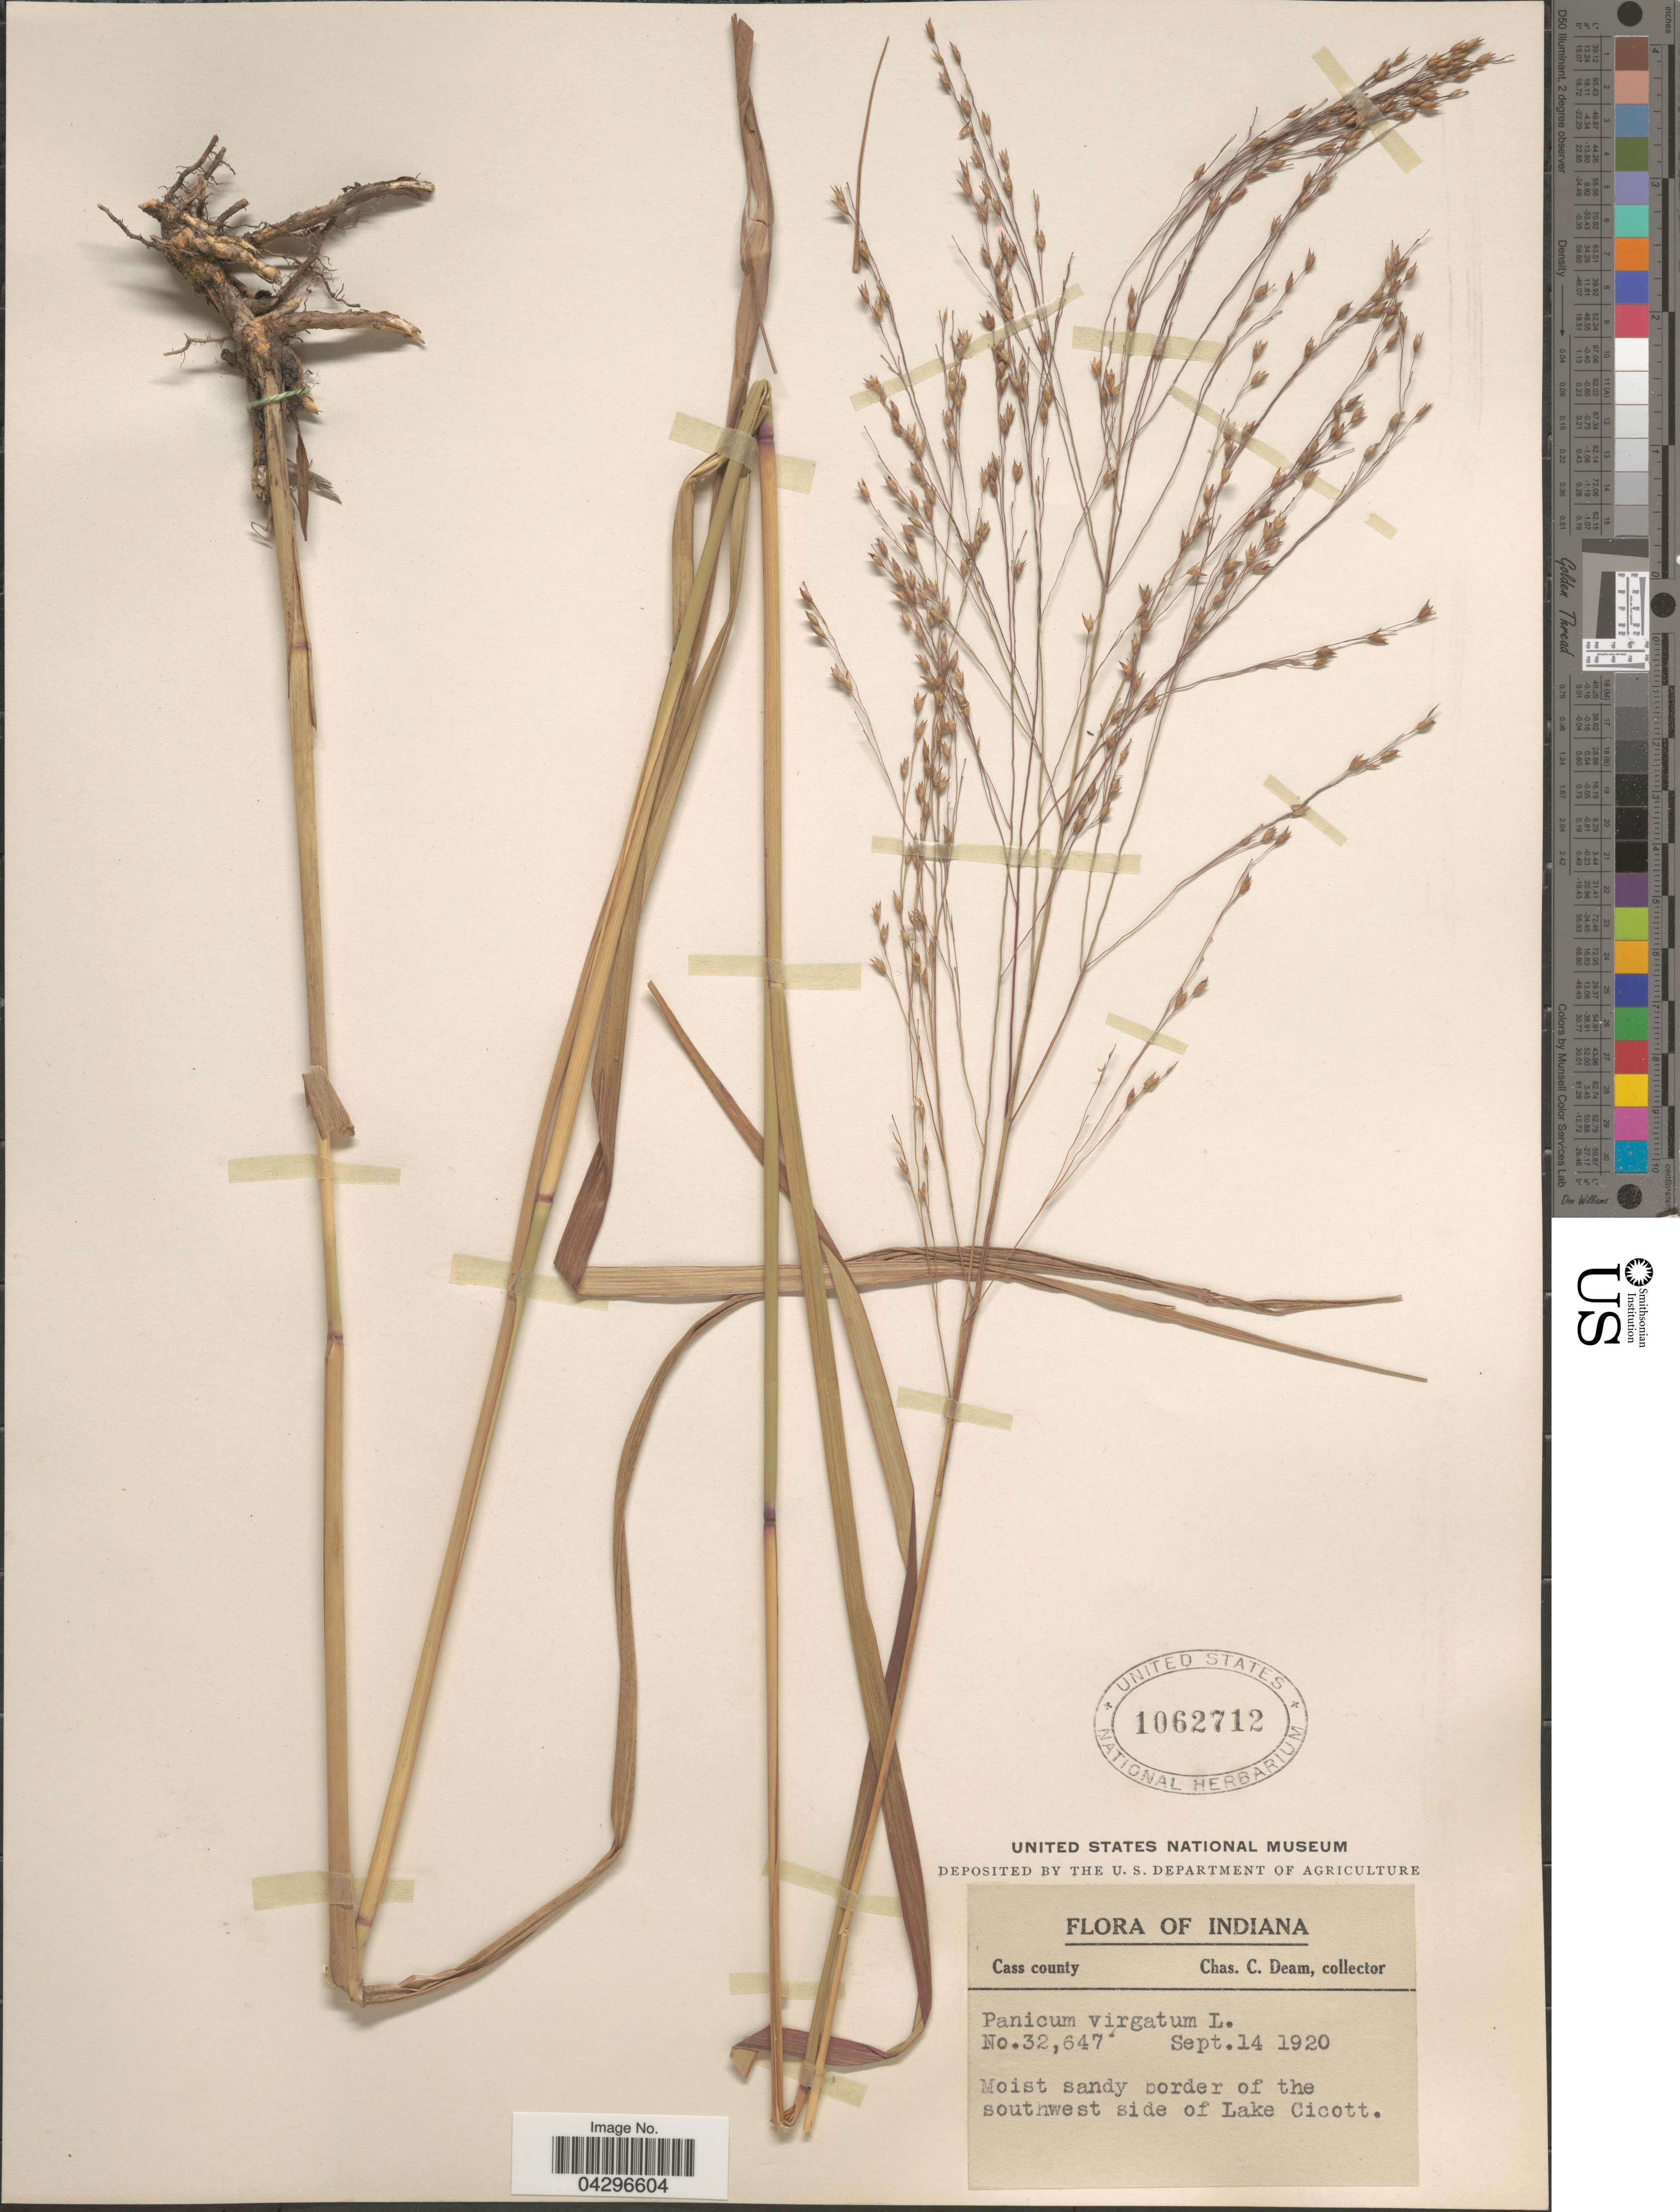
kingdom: Plantae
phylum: Tracheophyta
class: Liliopsida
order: Poales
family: Poaceae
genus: Panicum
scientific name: Panicum virgatum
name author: L.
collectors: C. C. Deam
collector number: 32647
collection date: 1920-09-14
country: United States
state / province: Indiana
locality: Cass county. Moist sandy border of the southwest side of Lake Cicott.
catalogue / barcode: US 1062712